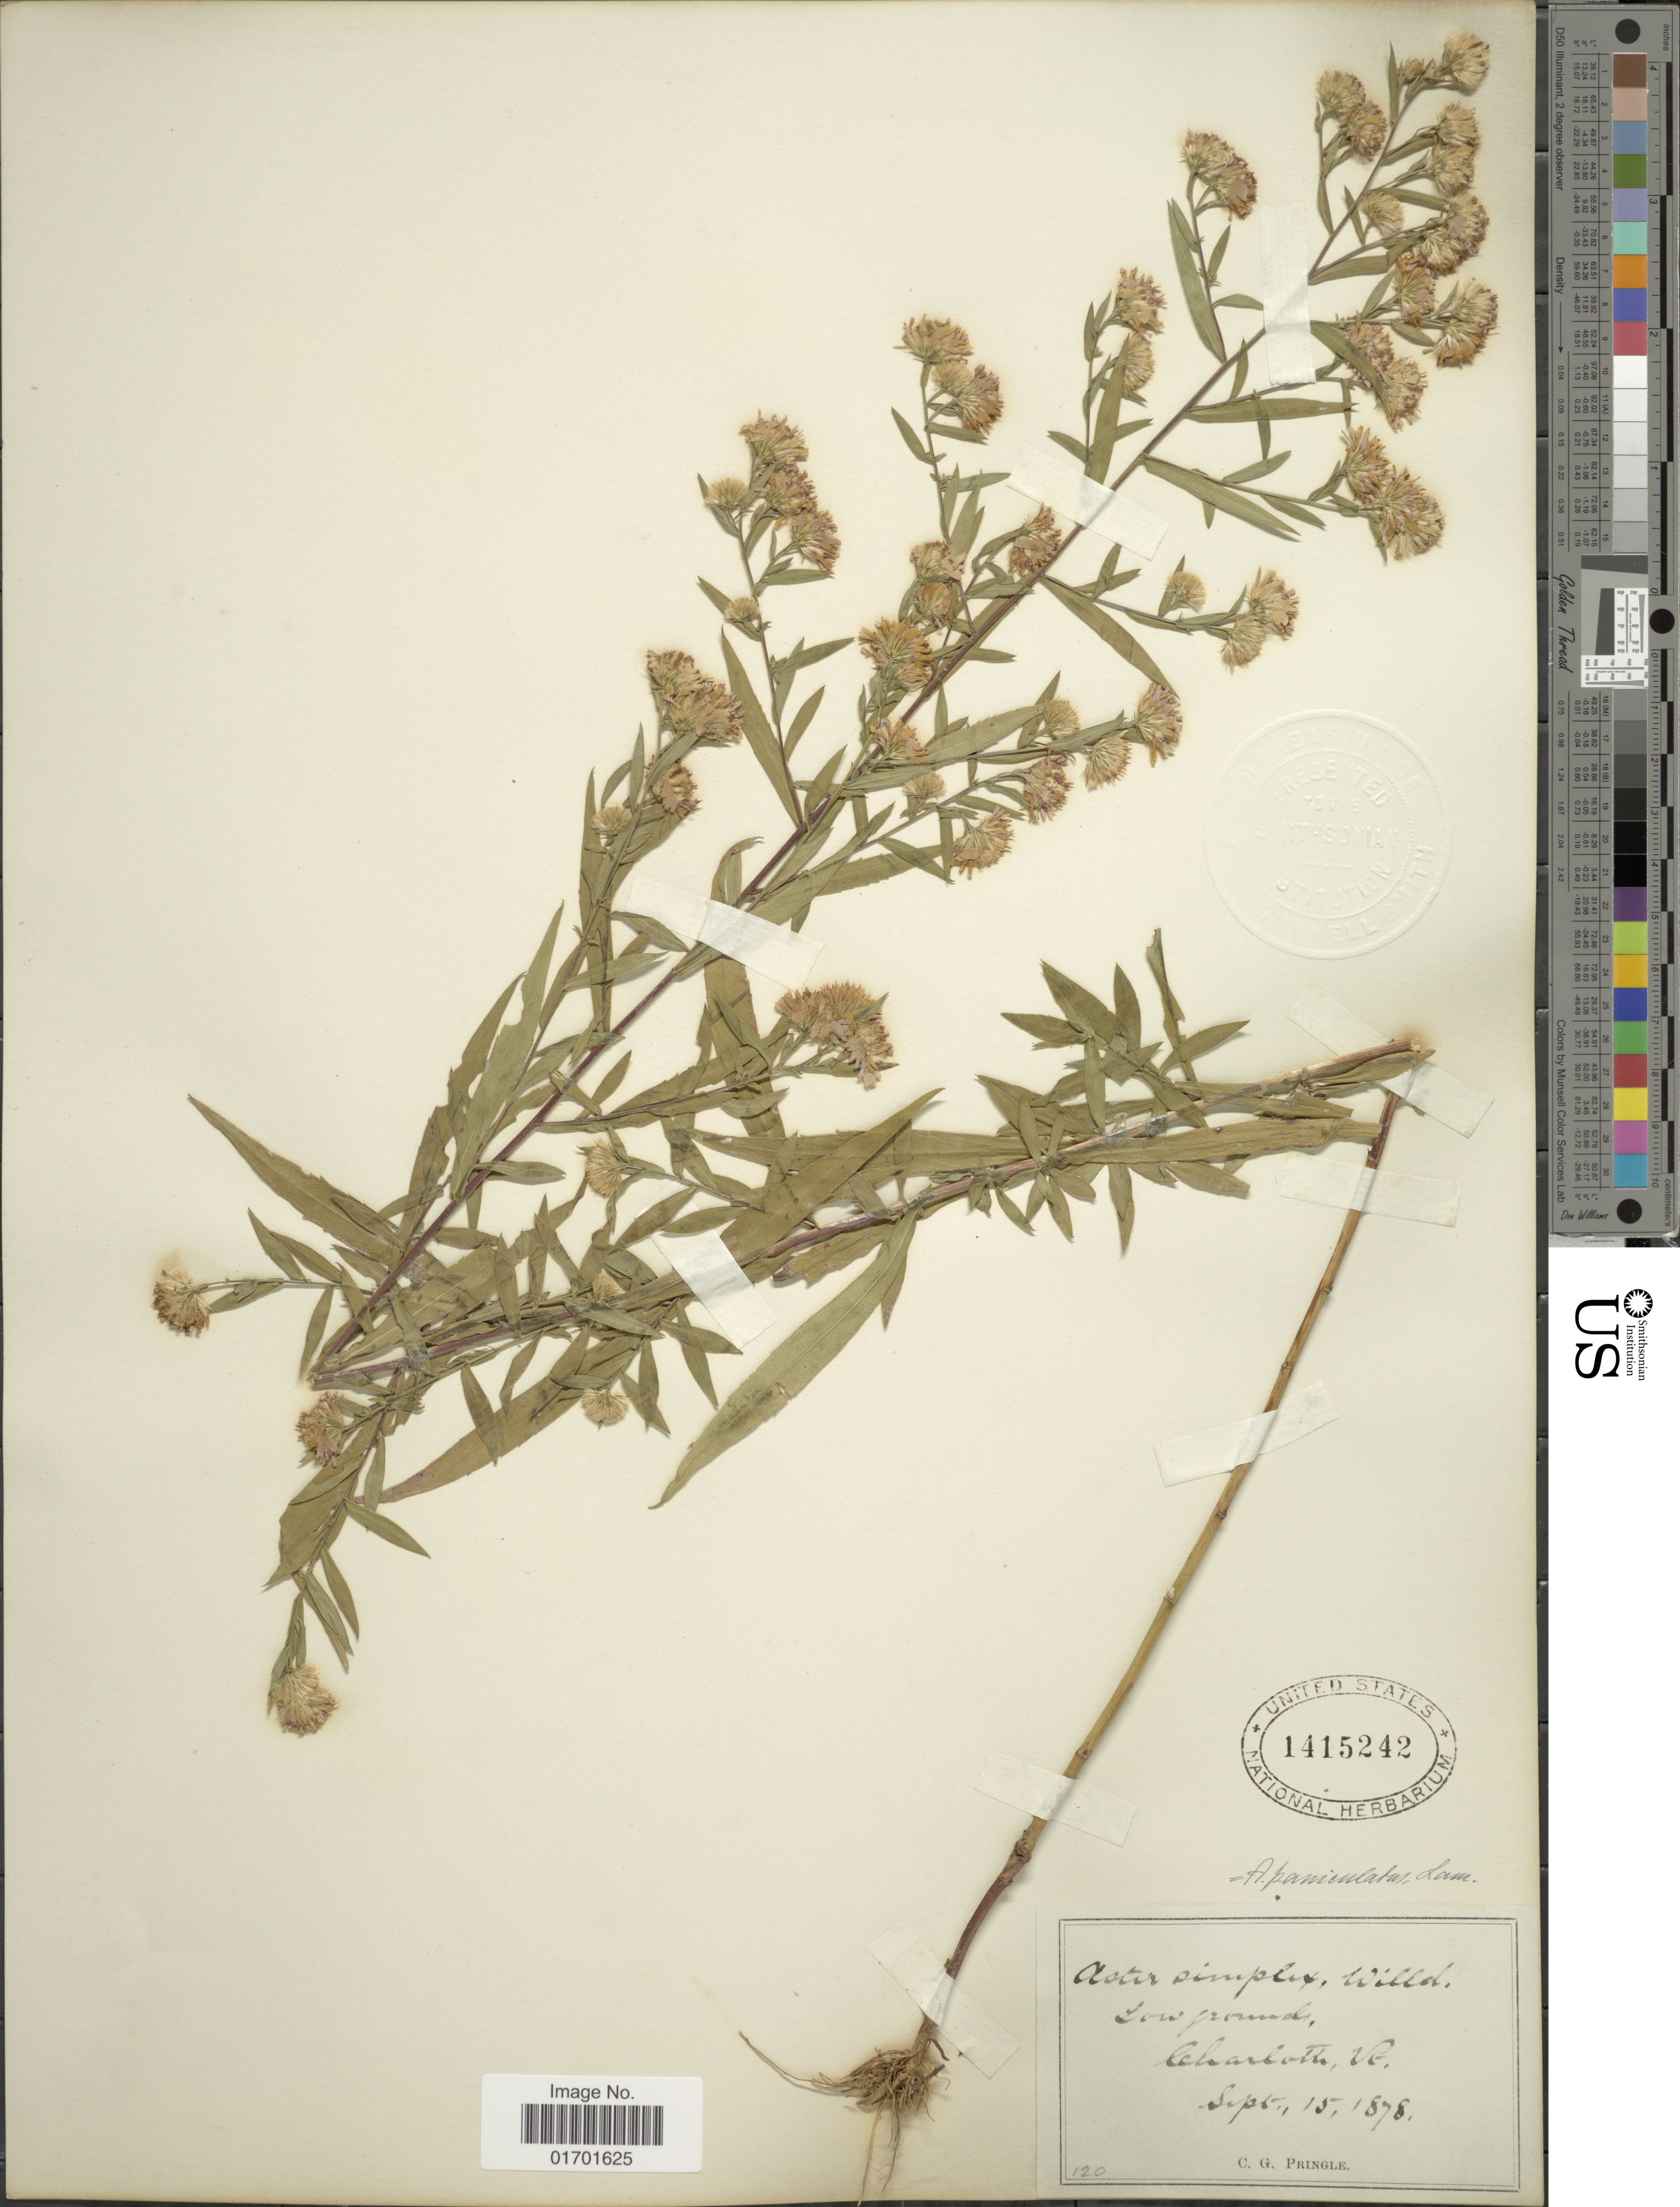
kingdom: Plantae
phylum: Tracheophyta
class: Magnoliopsida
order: Asterales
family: Asteraceae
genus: Symphyotrichum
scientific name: Symphyotrichum lanceolatum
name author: (Willd.) G.L. Nesom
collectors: C. G. Pringle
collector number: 120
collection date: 1878-09-15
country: United States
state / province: Vermont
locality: Low grounds, Charlotte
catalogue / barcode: US 1415242